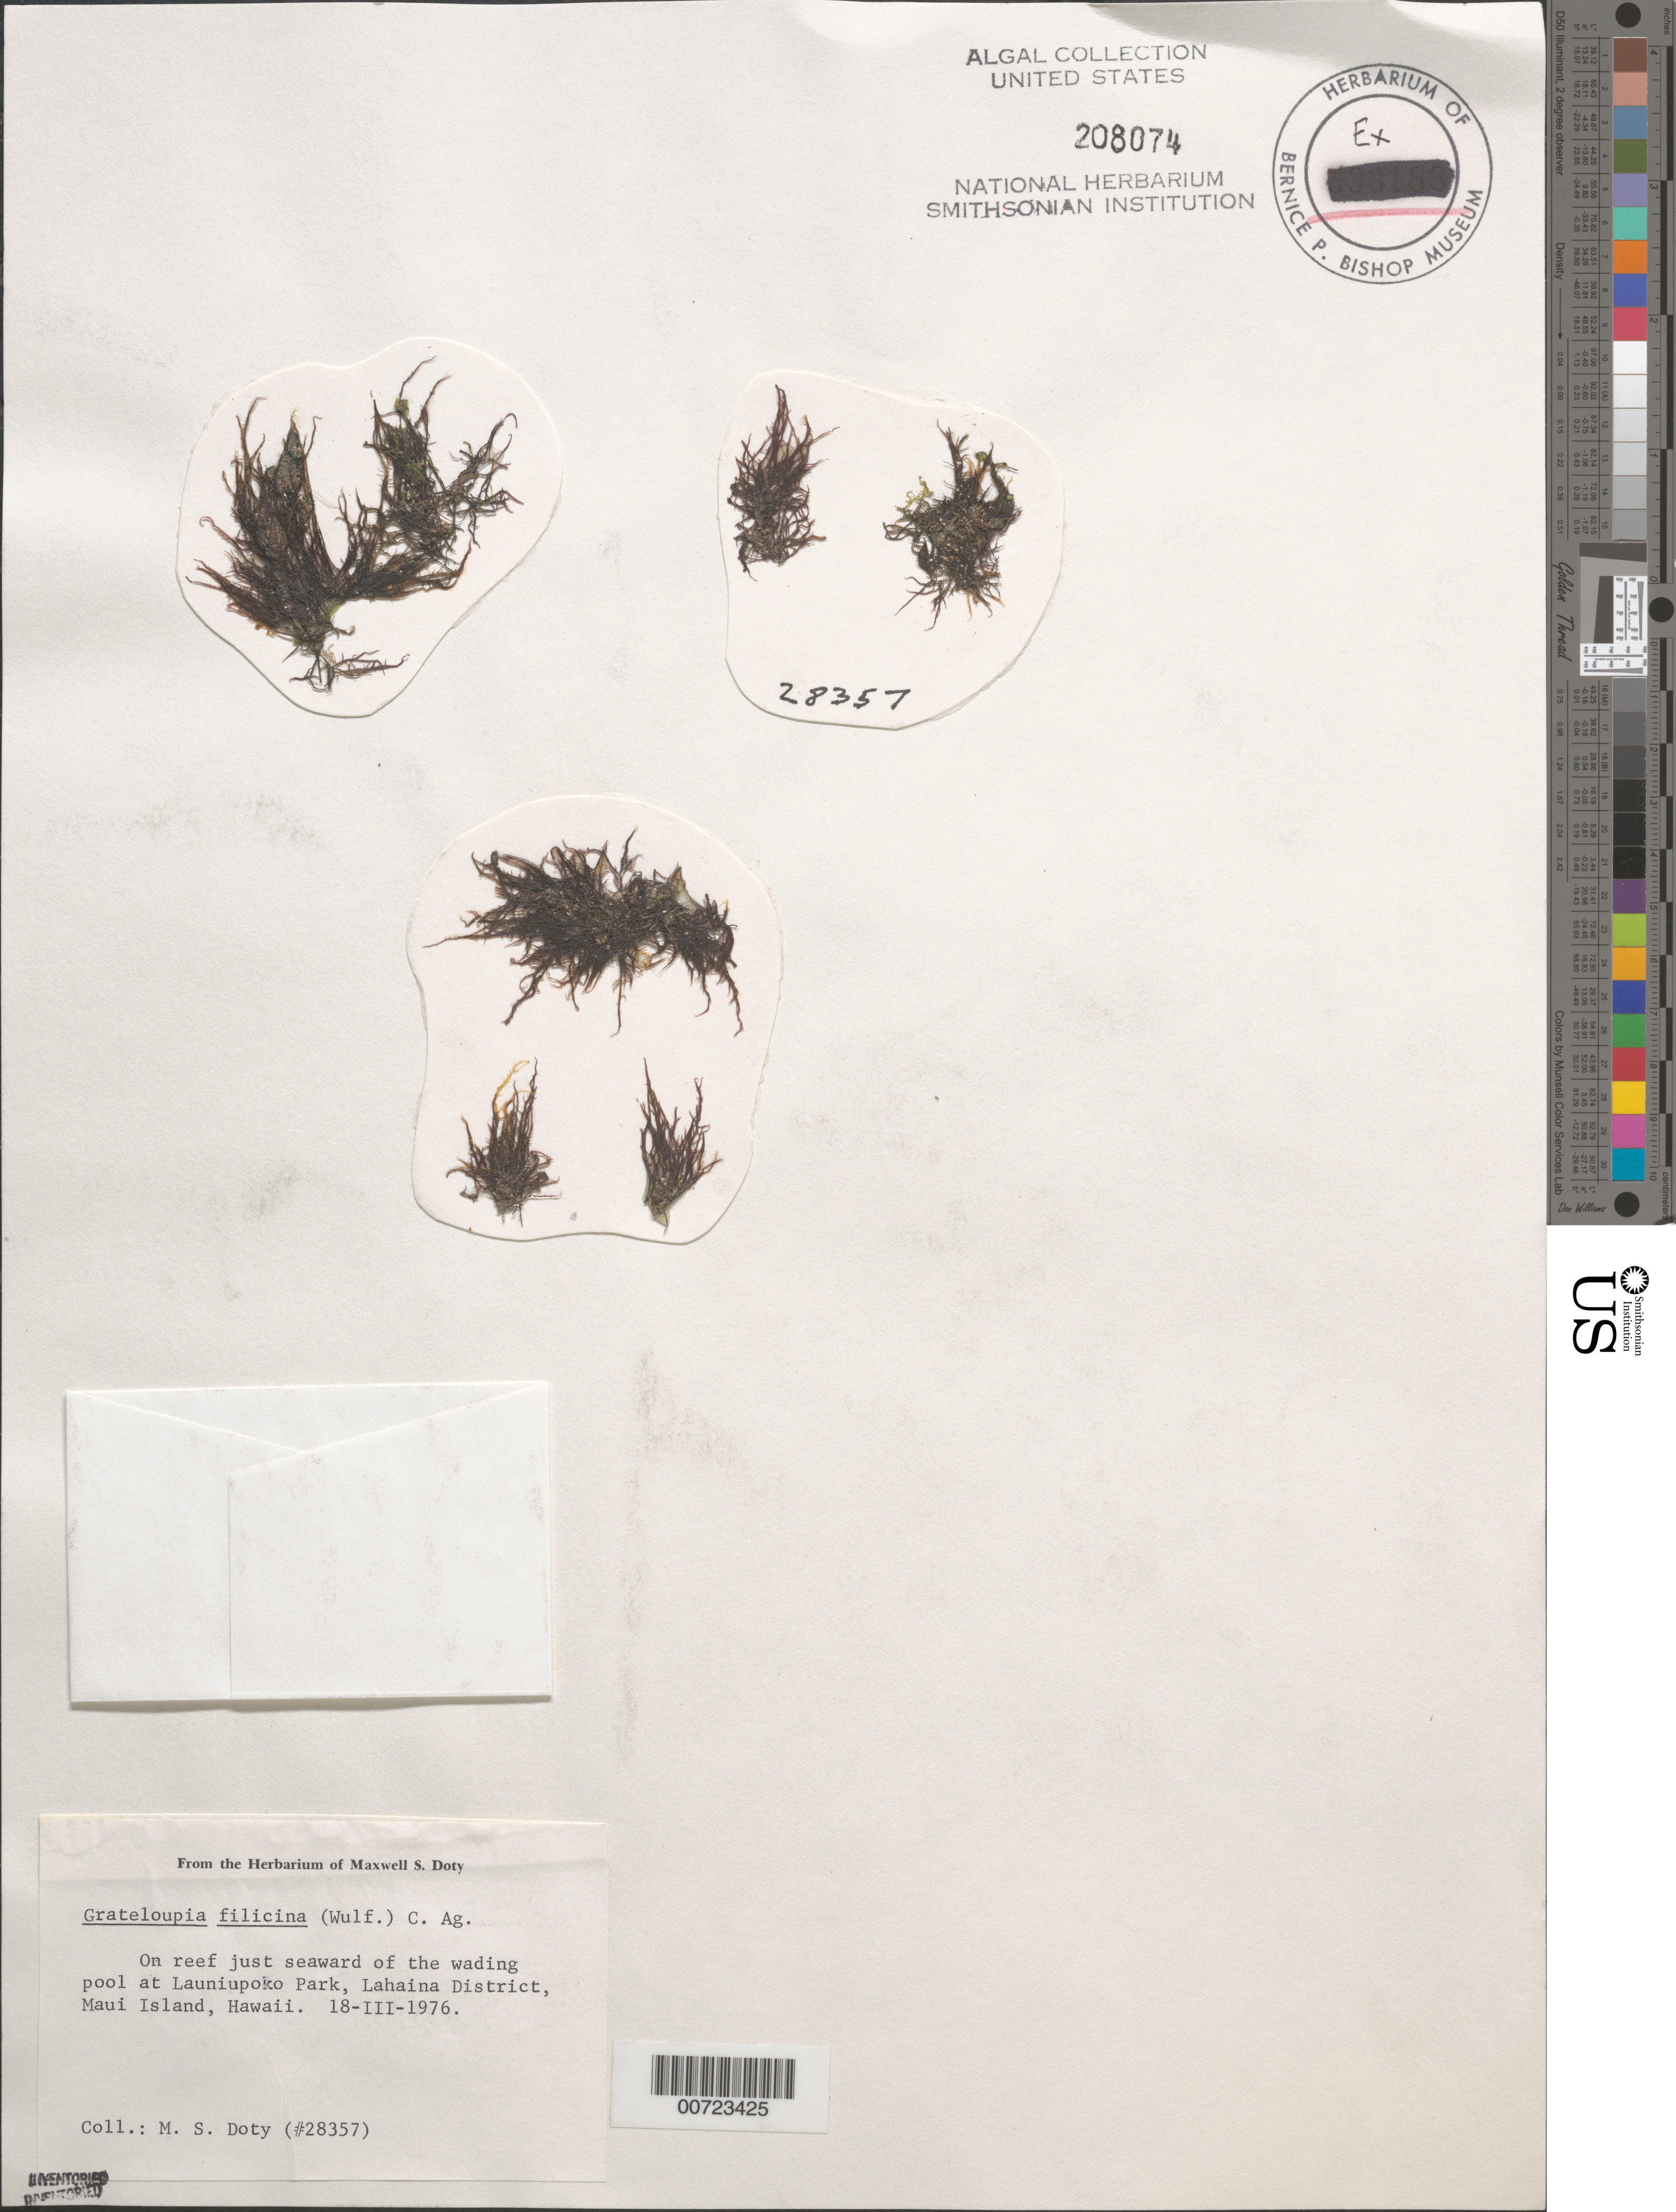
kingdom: Plantae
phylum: Rhodophyta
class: Florideophyceae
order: Halymeniales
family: Halymeniaceae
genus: Grateloupia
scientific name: Grateloupia filicina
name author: (J.V.Lamouroux) C. Agardh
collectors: M. S. Doty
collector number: MSD 28357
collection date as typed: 18 Mar 1976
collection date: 1976-03-18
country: United States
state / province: Hawaii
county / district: Maui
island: Maui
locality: Launiupoko Park, Lahaina District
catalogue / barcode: US 208074